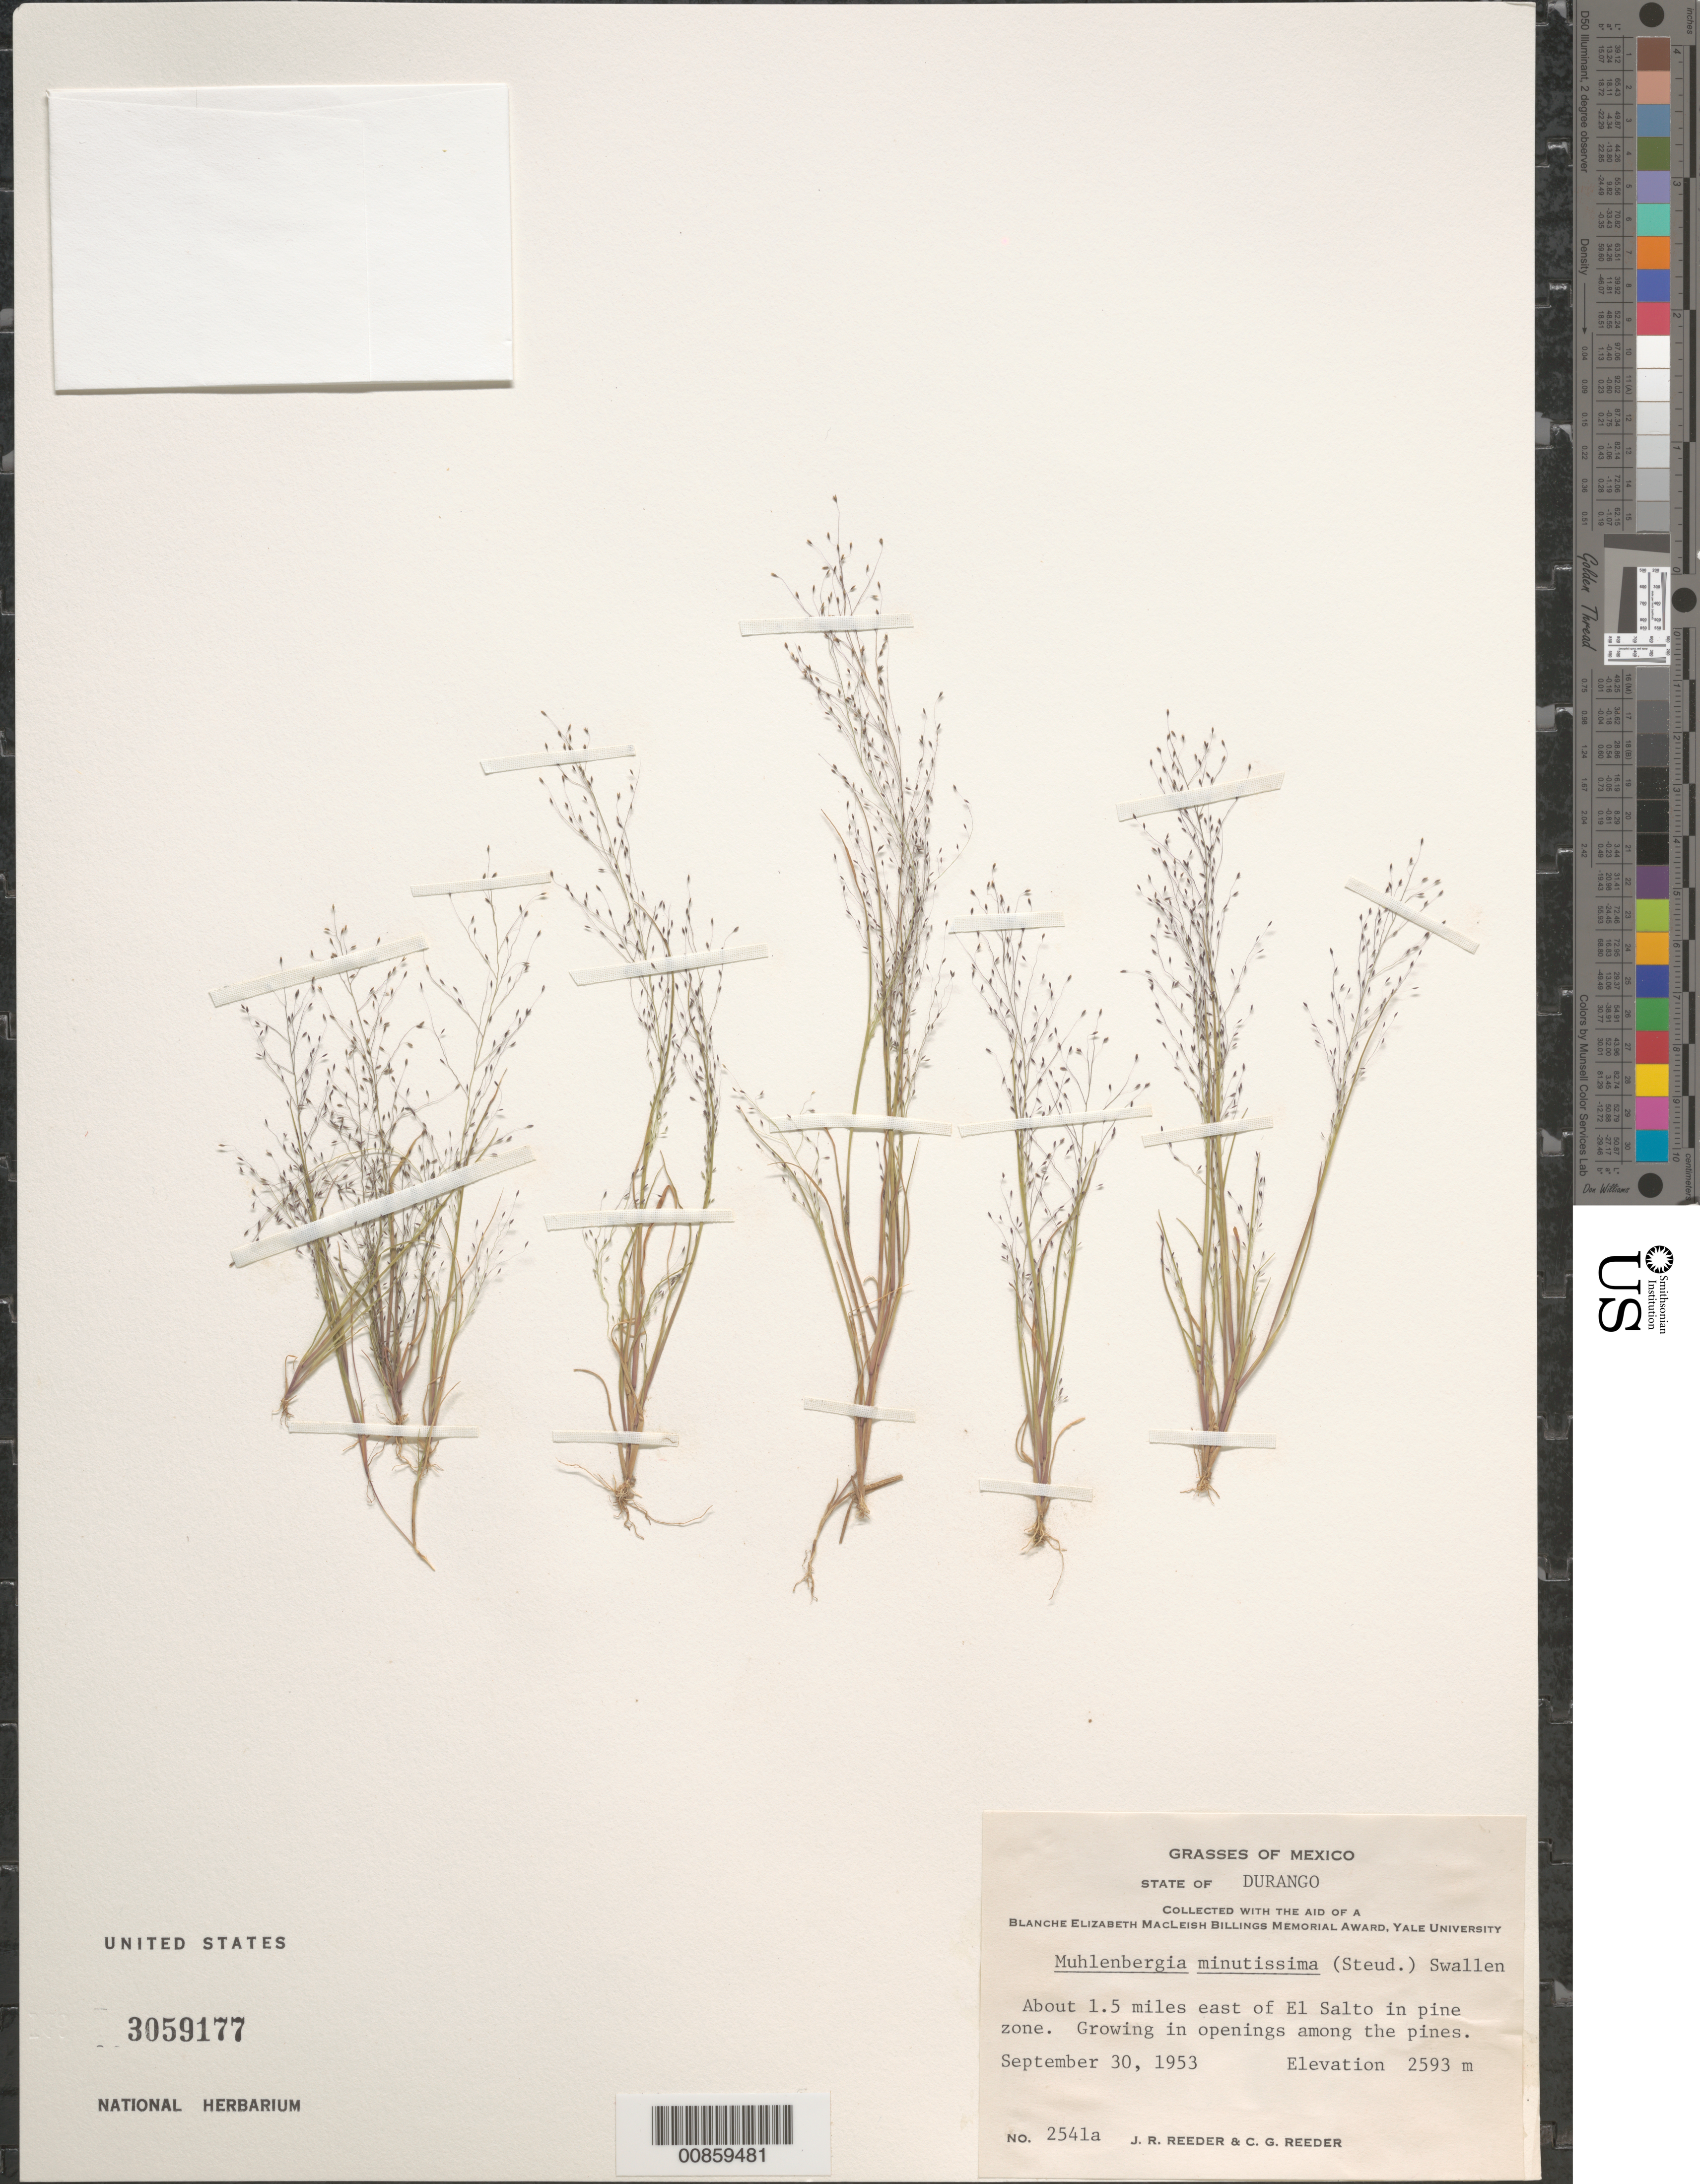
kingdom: Plantae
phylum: Tracheophyta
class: Liliopsida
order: Poales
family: Poaceae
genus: Muhlenbergia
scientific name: Muhlenbergia minutissima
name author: (Steud.) Swallen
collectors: J. R. Reeder & C. G. Reeder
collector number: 2541a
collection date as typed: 30 Sep 1953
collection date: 1953-09-30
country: Mexico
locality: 1.5 mi E of El Salto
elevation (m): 2593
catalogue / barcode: US 3059177